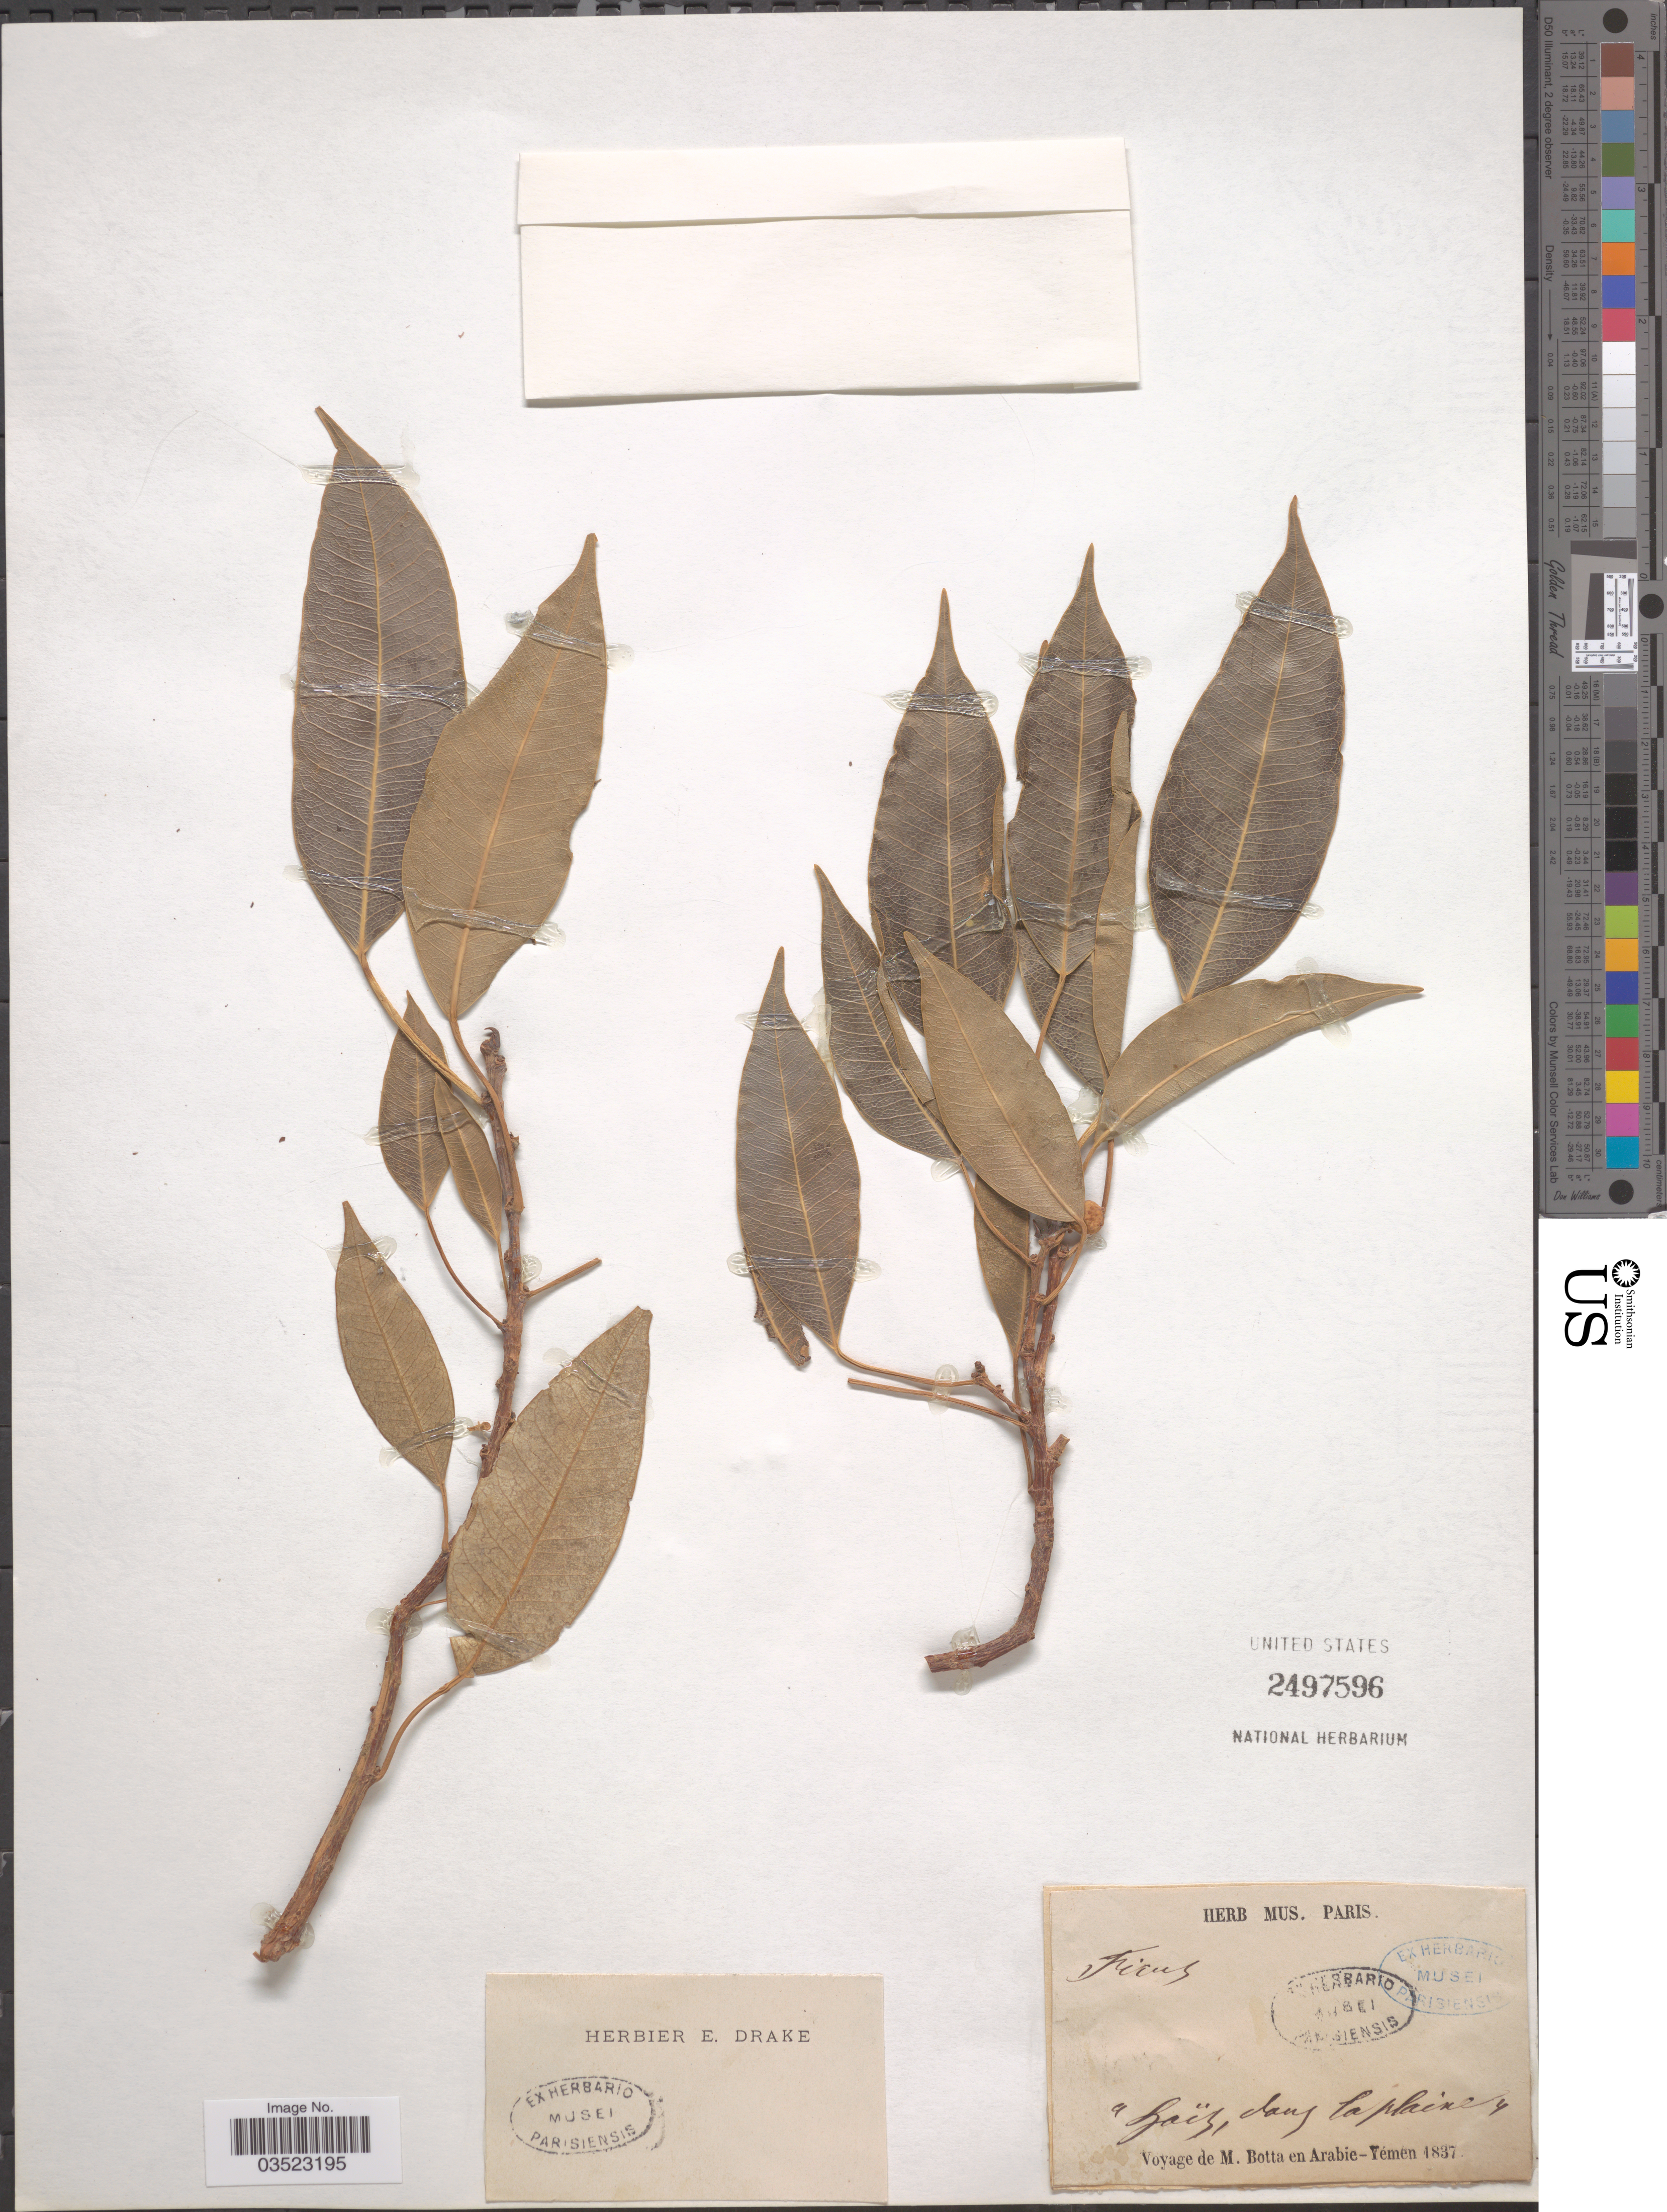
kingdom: Plantae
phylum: Tracheophyta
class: Magnoliopsida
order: Rosales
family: Moraceae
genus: Ficus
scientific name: Ficus sp.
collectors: M. Botta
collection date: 1837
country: Yemen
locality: A Baïz, dans la plaine. Voyage en Arabie-Yémén 1837.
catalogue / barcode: US 2497596